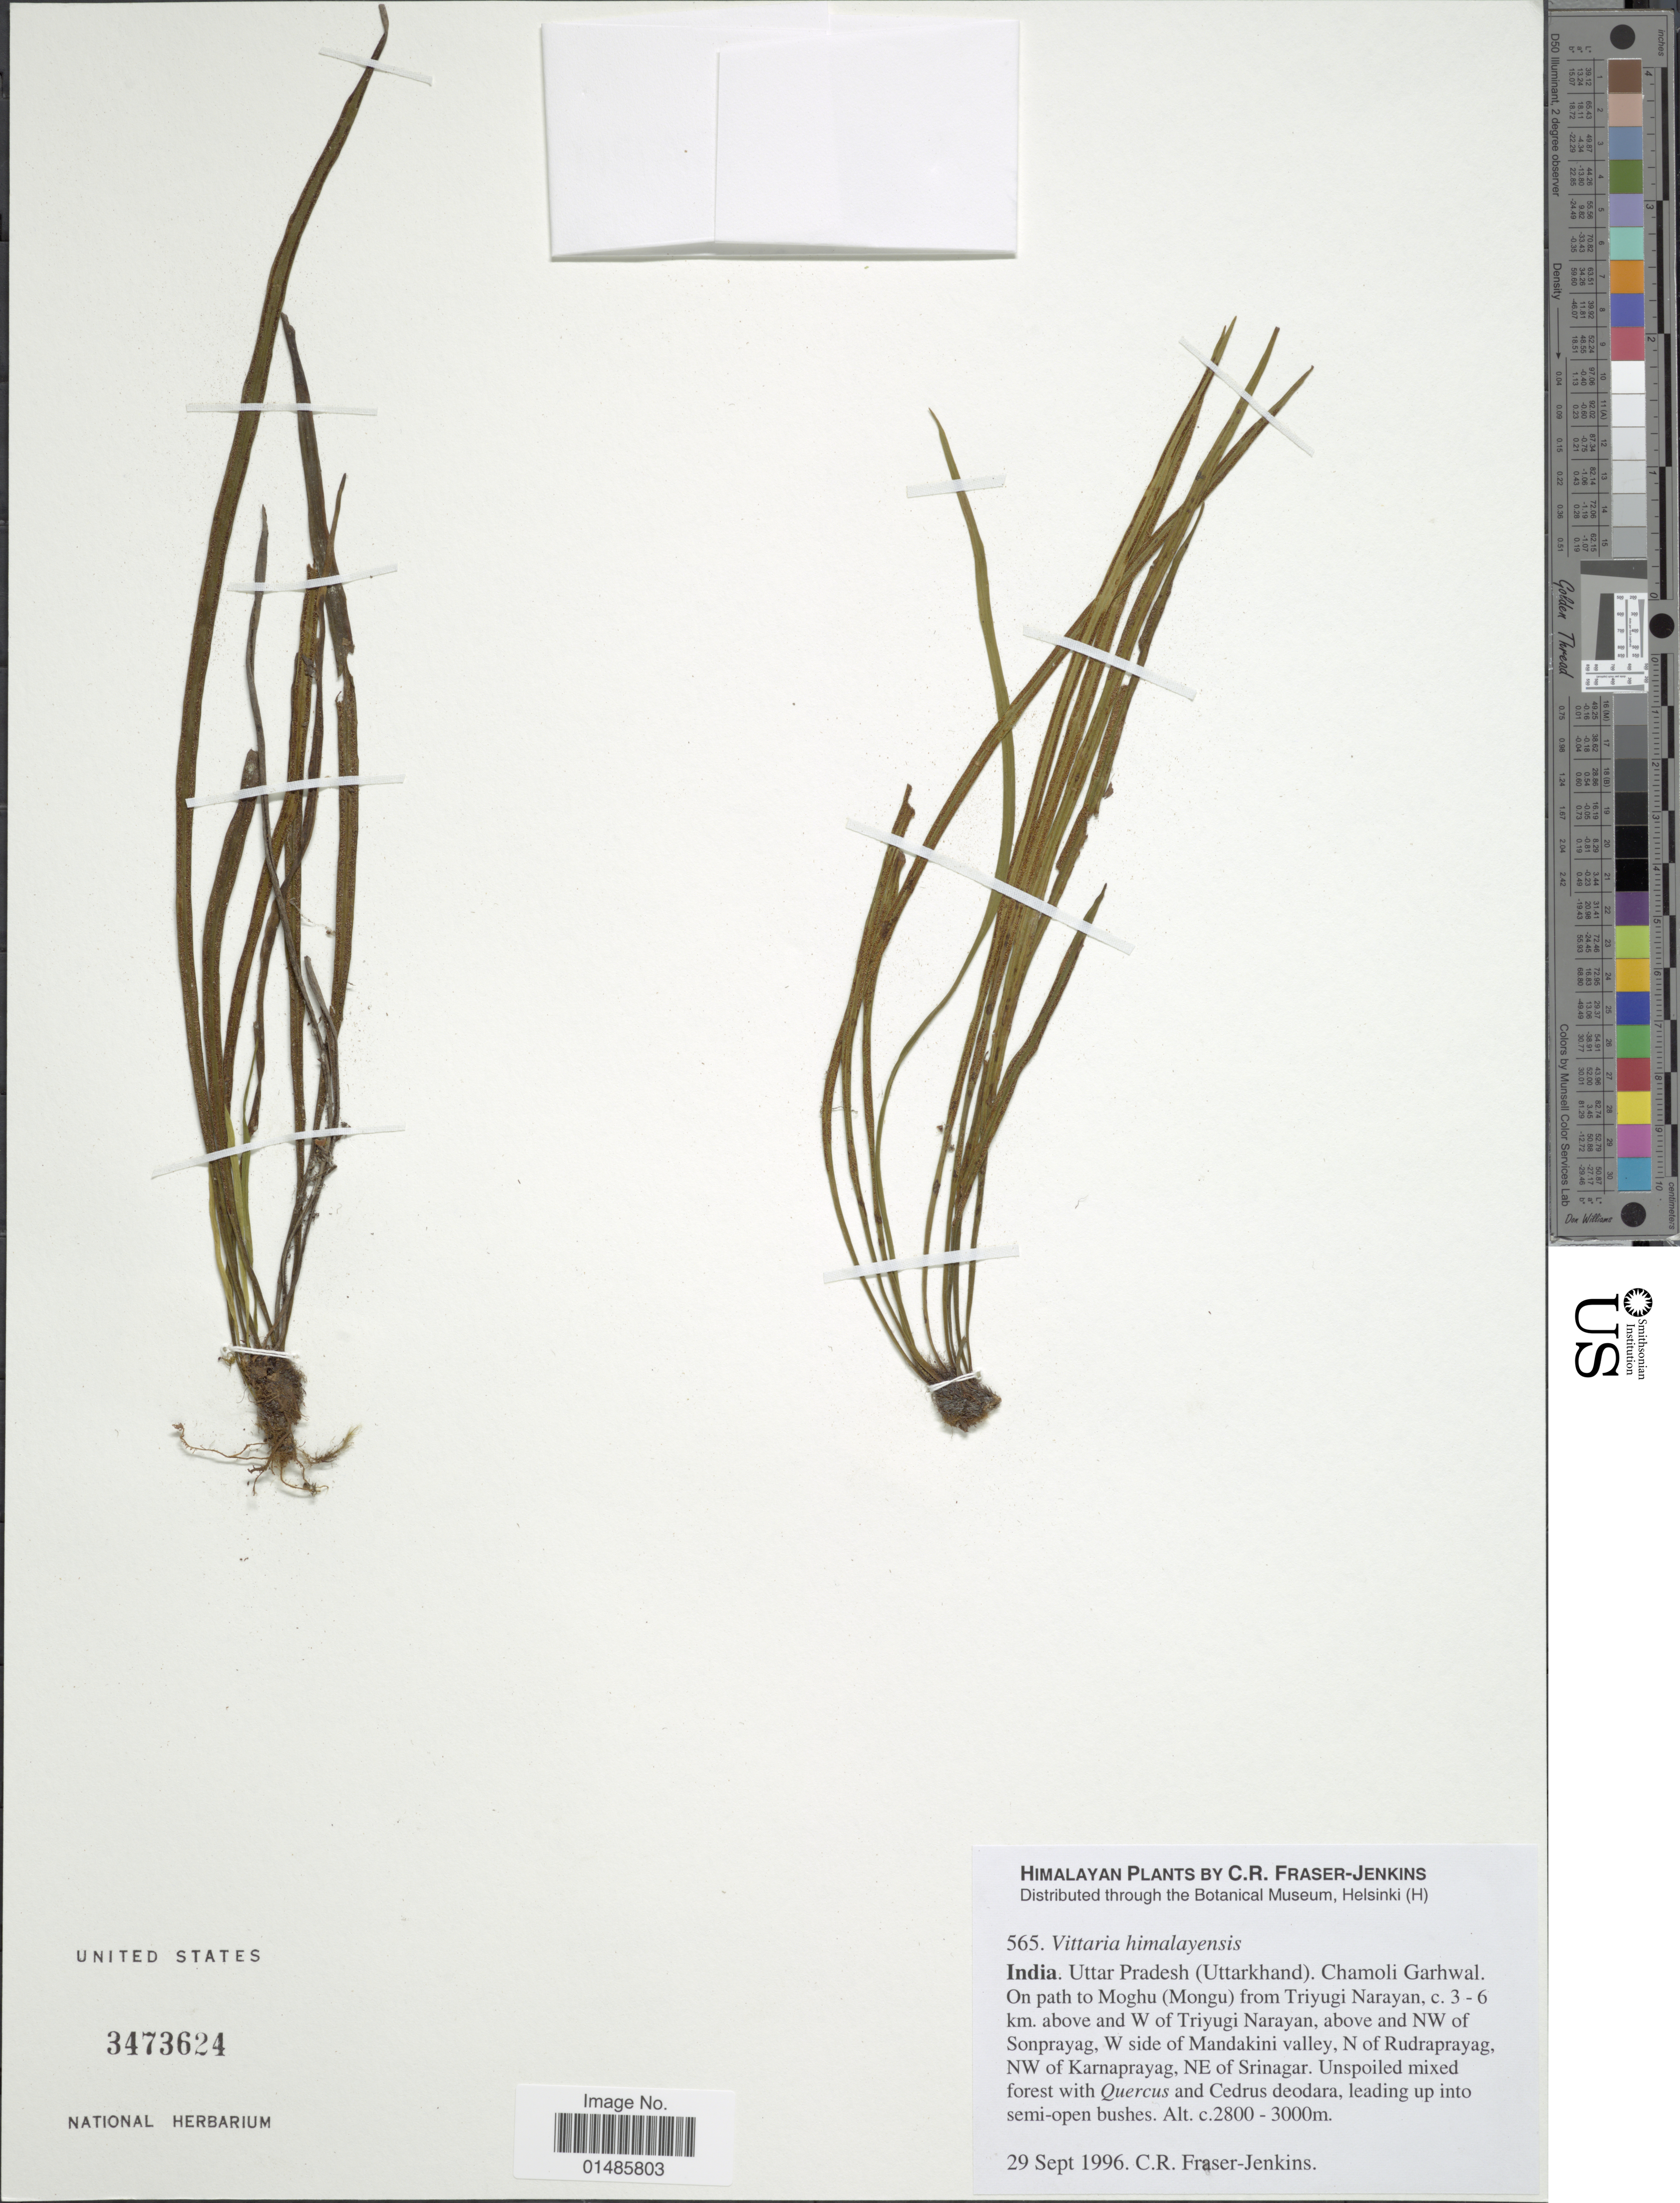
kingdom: Plantae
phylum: Tracheophyta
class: Polypodiopsida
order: Polypodiales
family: Pteridaceae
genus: Haplopteris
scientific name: Haplopteris himalayensis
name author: (Ching) E.H. Crane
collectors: C. R. Fraser-Jenkins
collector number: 565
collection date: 1996-09-29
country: India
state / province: Uttar Pradesh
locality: (Uttarkhand). Chamoli Garhwal. On path to Moghu (Mongu) from Triyugi Narayan, c. 3-6 km. above and W of Triyugi Narayan, above and NW of Sonprayag, W side of Mandakini valley, N of Rudraprayag, NW of Karnaprayag, NE of Srinagar.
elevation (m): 2800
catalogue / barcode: US 3473624